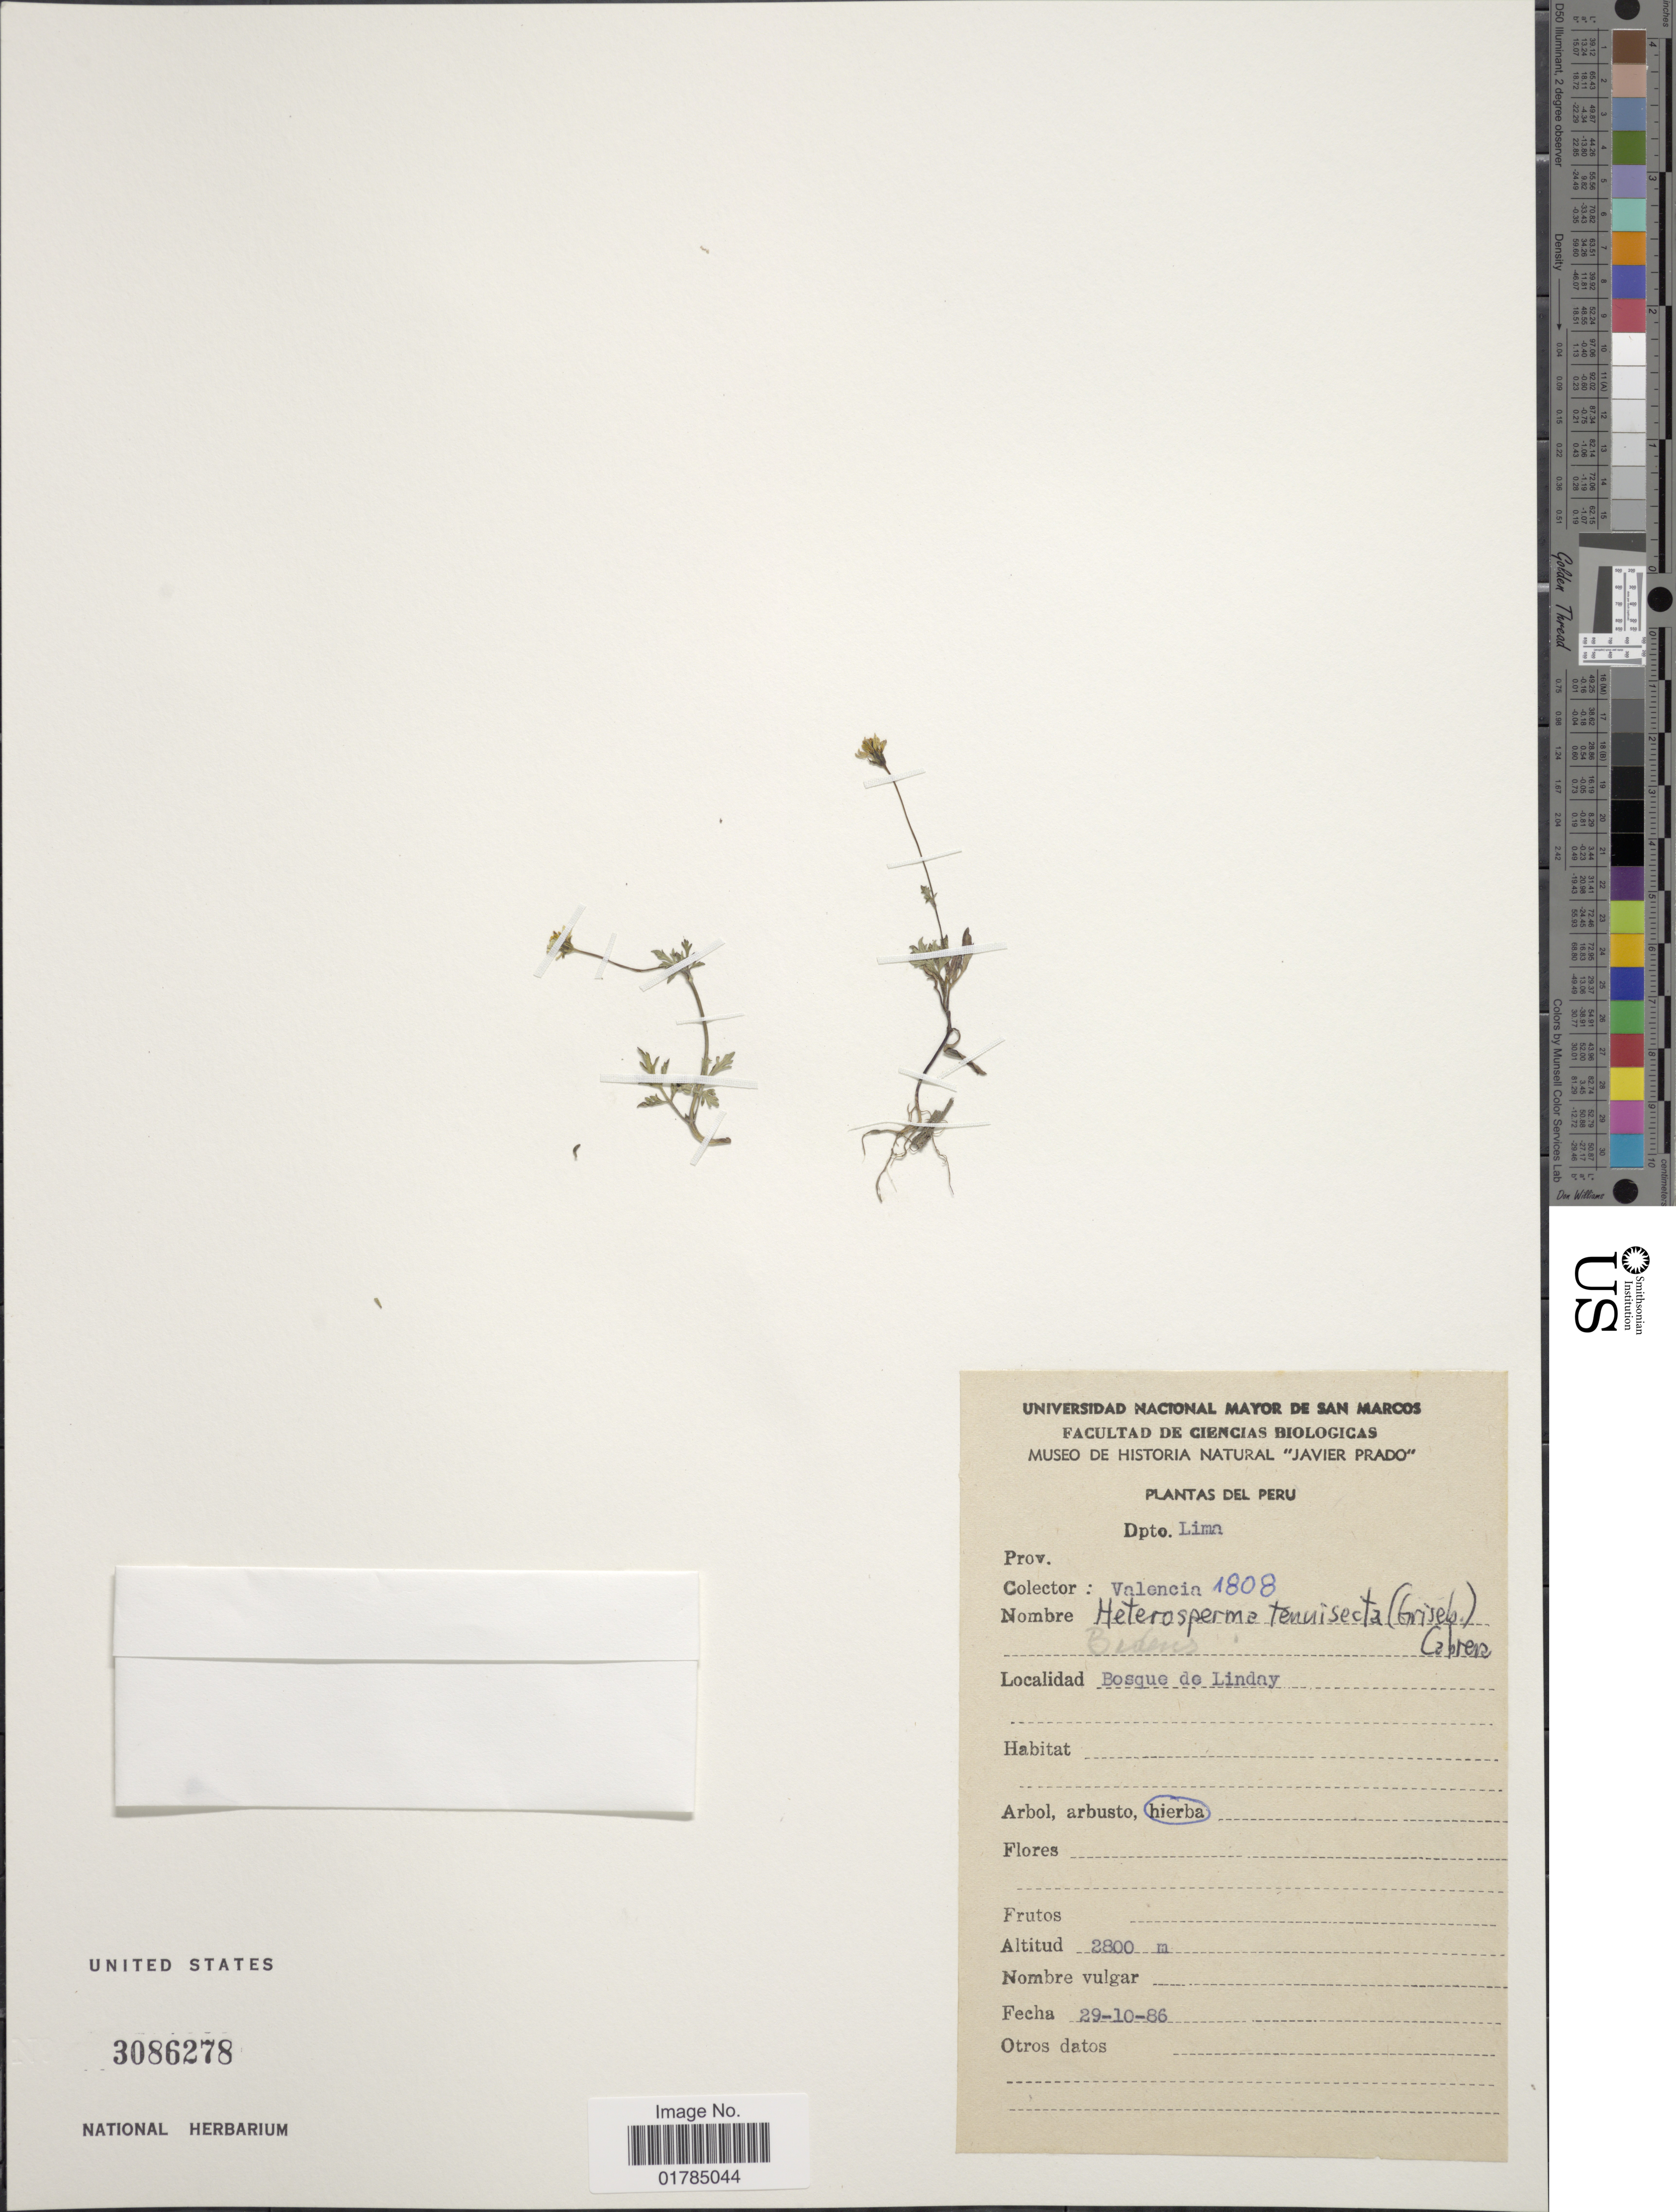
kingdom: Plantae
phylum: Tracheophyta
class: Magnoliopsida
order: Asterales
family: Asteraceae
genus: Heterosperma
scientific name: Heterosperma tenuisecta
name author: (Griseb.) Cabrera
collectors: -. Valencia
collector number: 1808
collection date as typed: Transcribed d/m/y: 29/10/86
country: Peru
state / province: Lima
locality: Bosque de Linday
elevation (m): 2800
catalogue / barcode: US 3086278